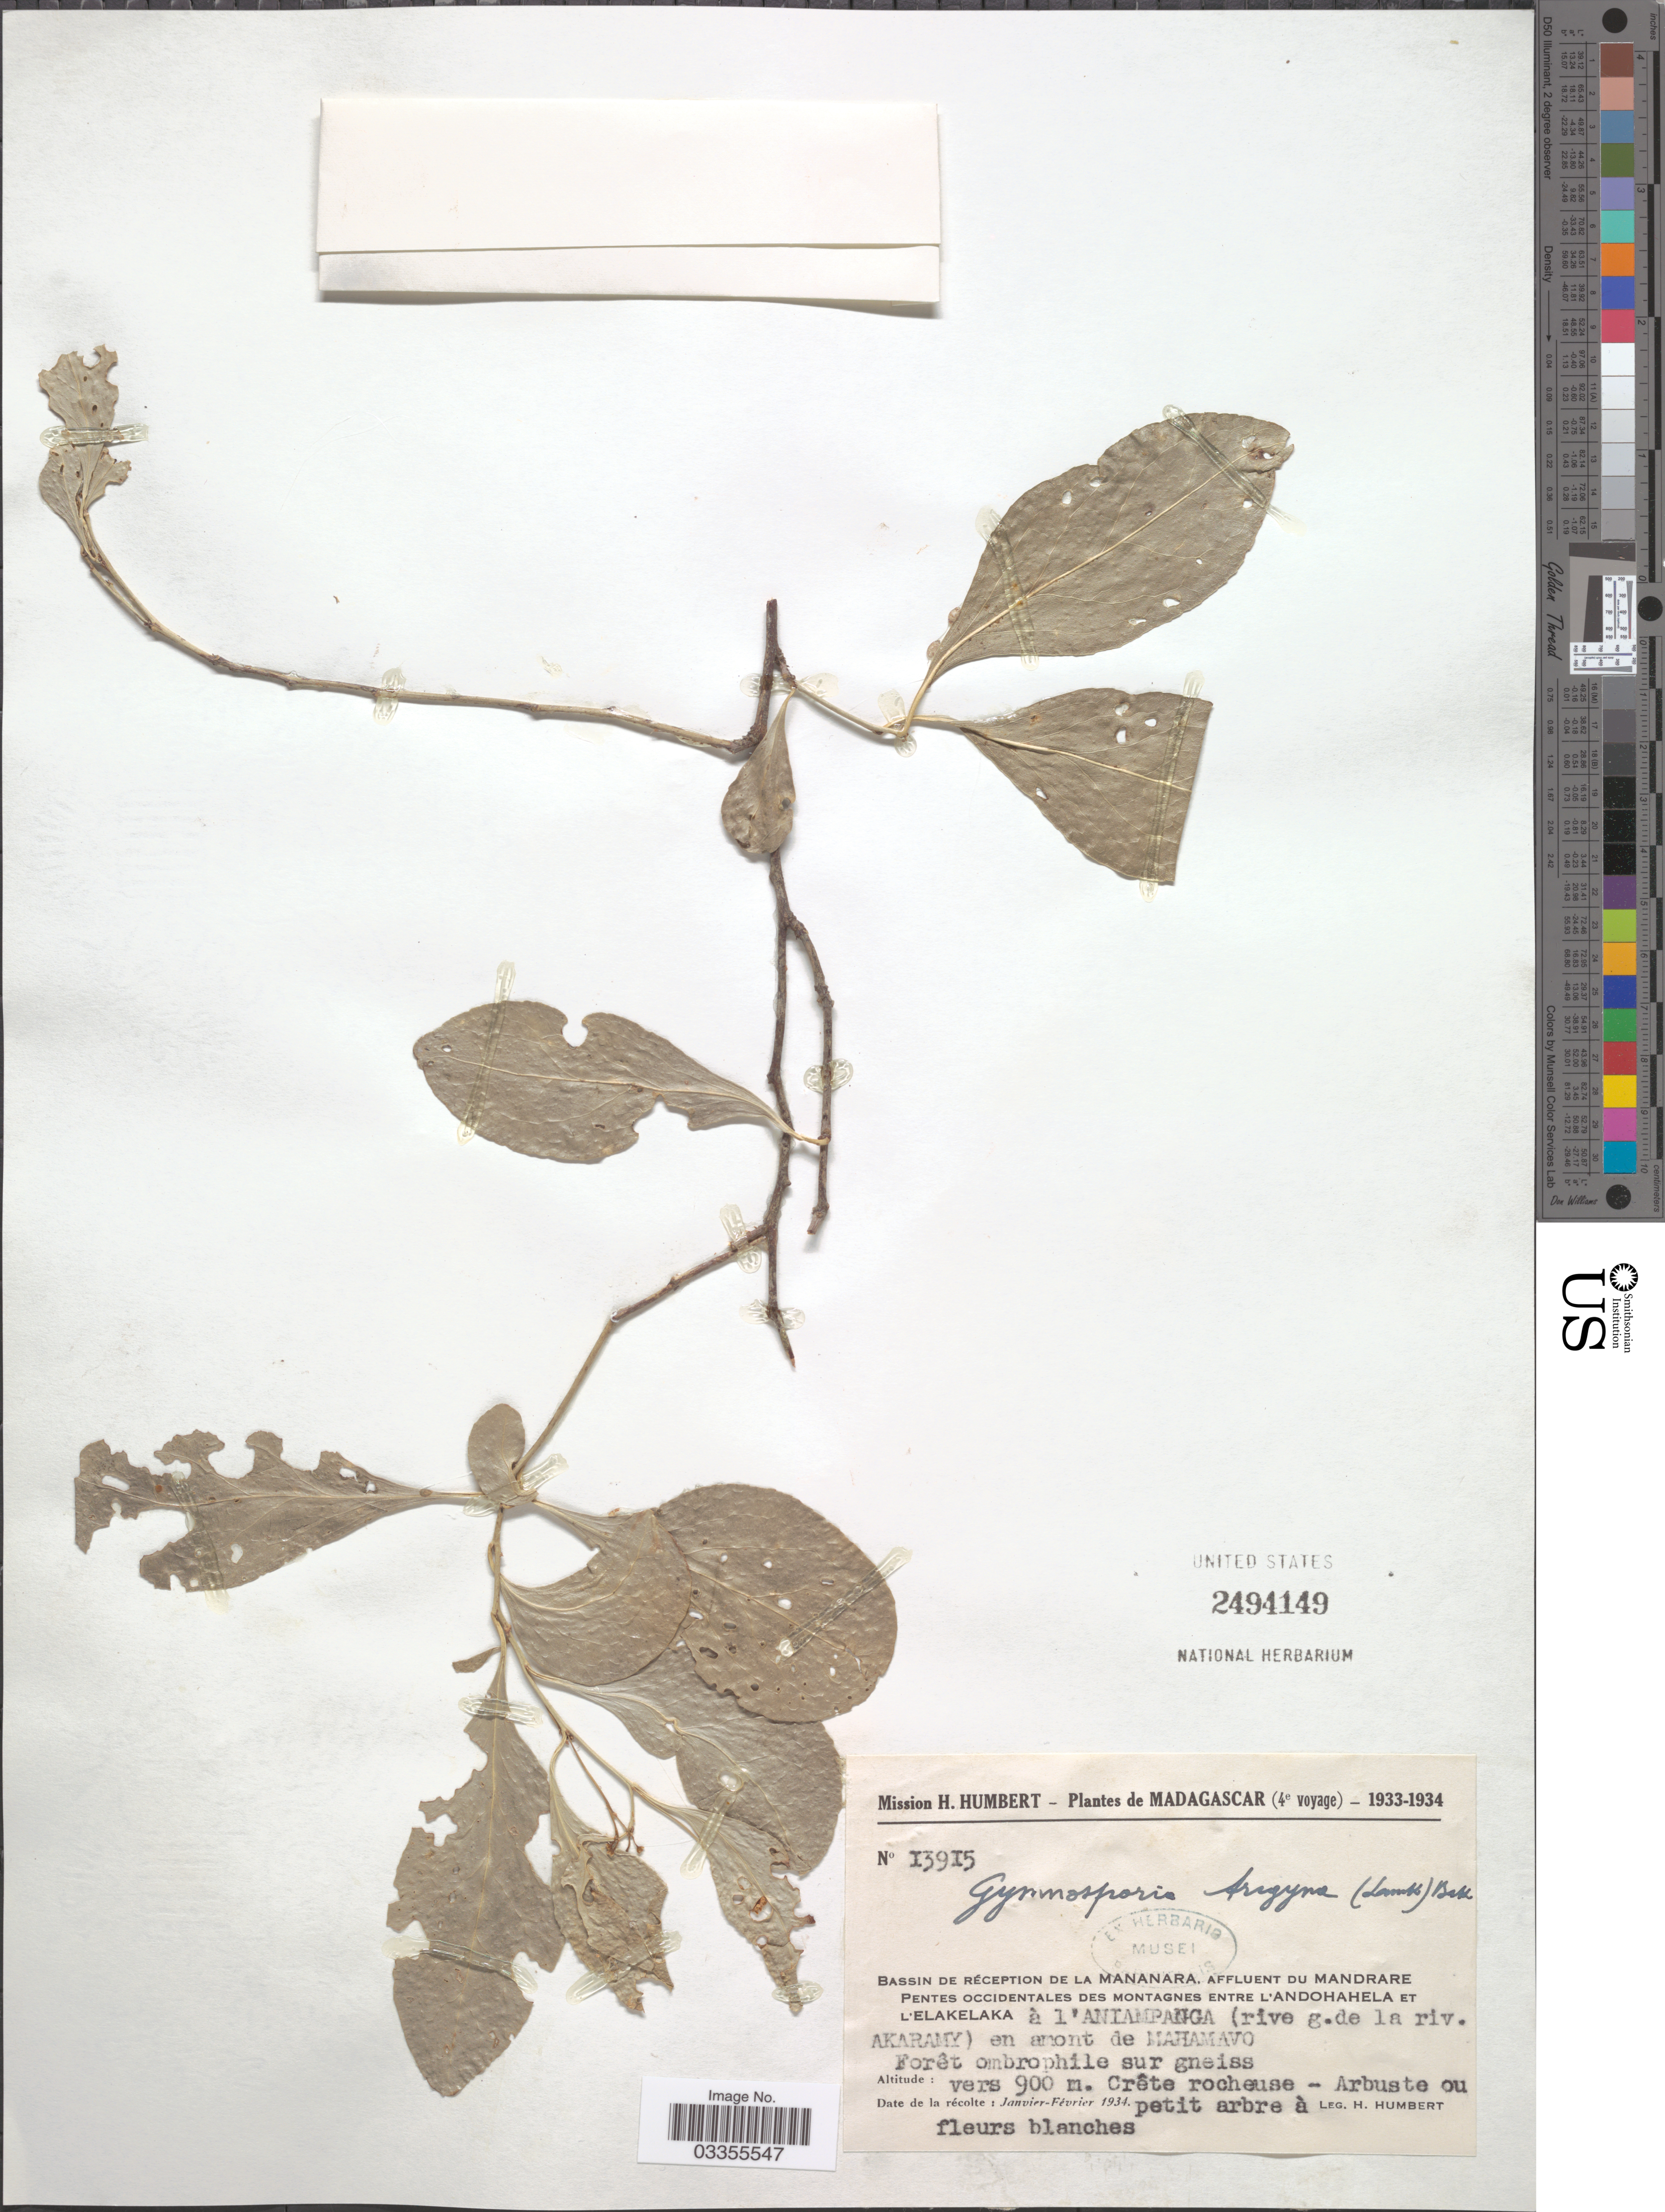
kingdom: Plantae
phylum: Tracheophyta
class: Magnoliopsida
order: Celastrales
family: Celastraceae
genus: Gymnosporia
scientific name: Gymnosporia trigyna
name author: (Lam.) Baker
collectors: H. Humbert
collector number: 13915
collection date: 1934-01/1934-02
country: Madagascar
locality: Bassin de réception de la Mananara, affluent du Mandrare pentes occidentales des montagnes entre L'Andohahela et L'Elakelaka à l'Aniampanga (rive g.de la riv. Akaramy) en amont de Mahamavo.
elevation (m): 900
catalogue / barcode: US 2494149